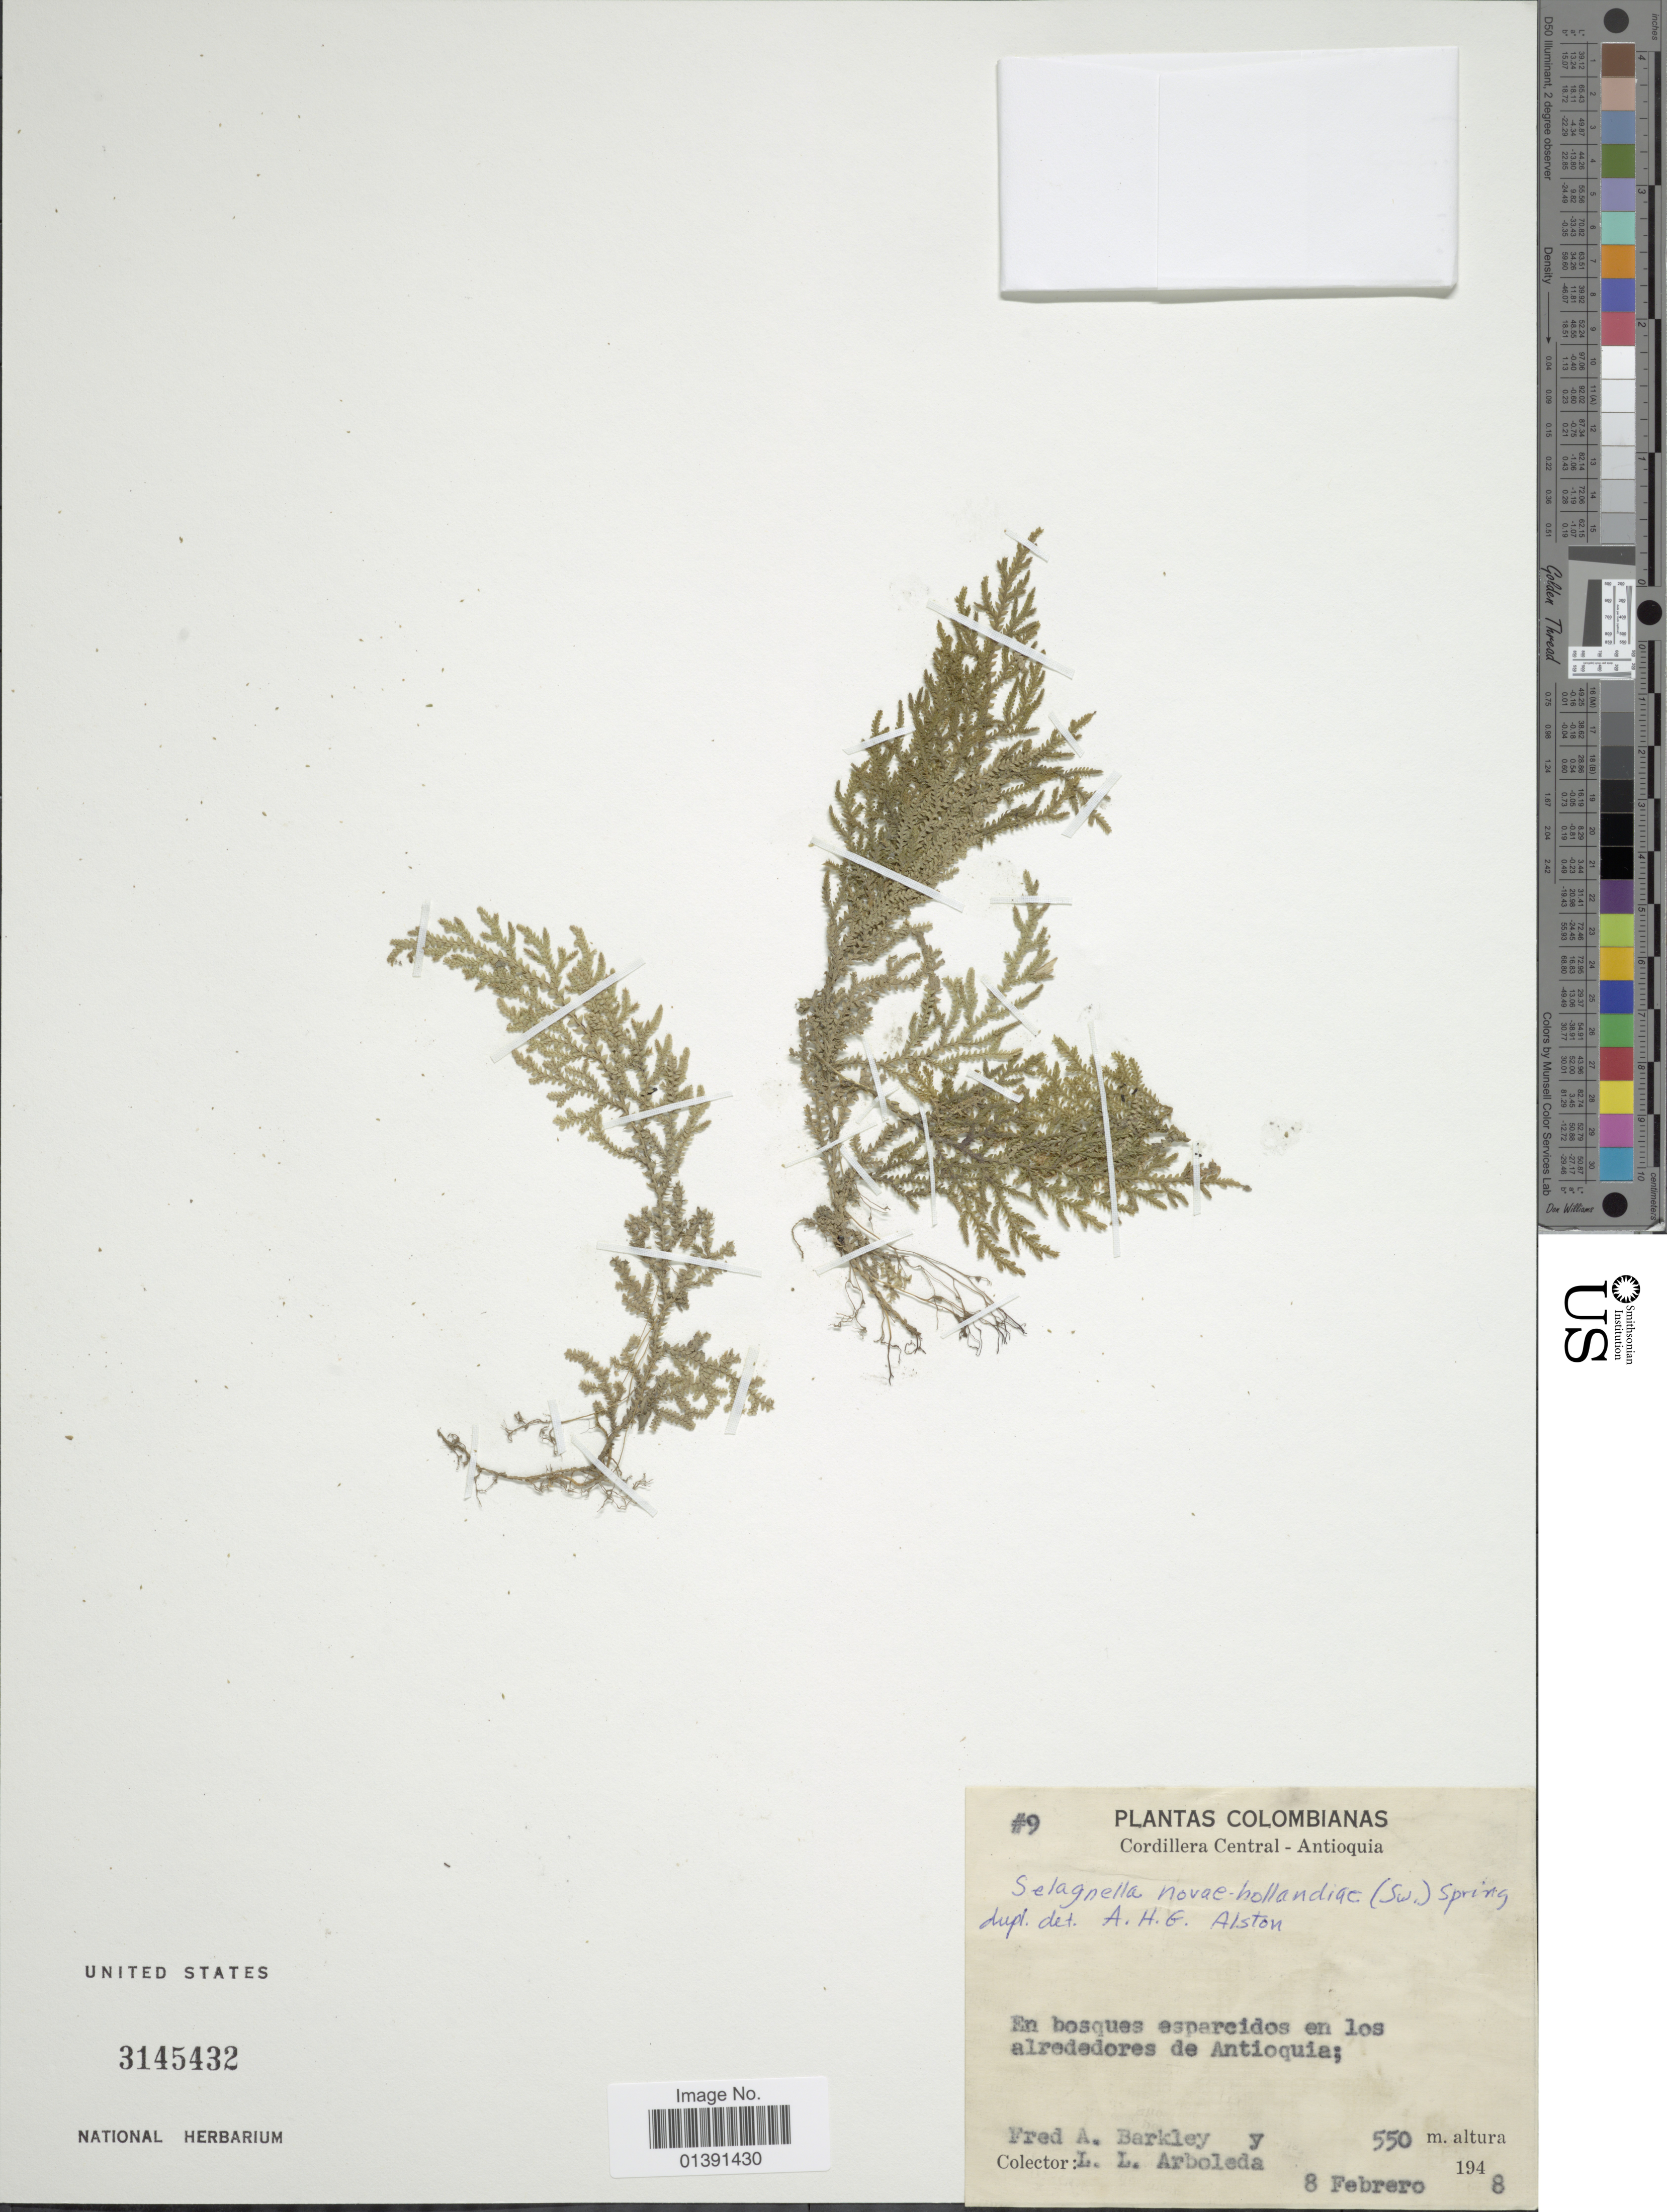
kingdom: Plantae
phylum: Tracheophyta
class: Lycopodiopsida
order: Selaginellales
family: Selaginellaceae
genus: Selaginella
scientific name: Selaginella novae-hollandiae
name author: (Sw.) Spring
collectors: F. A. Barkley & L. Arboleda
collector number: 9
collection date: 1948-02-08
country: Colombia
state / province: Antioquia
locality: Cordillera Central, en Bosques esparcidos en los alrededores de Antioquia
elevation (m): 550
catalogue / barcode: US 3145432